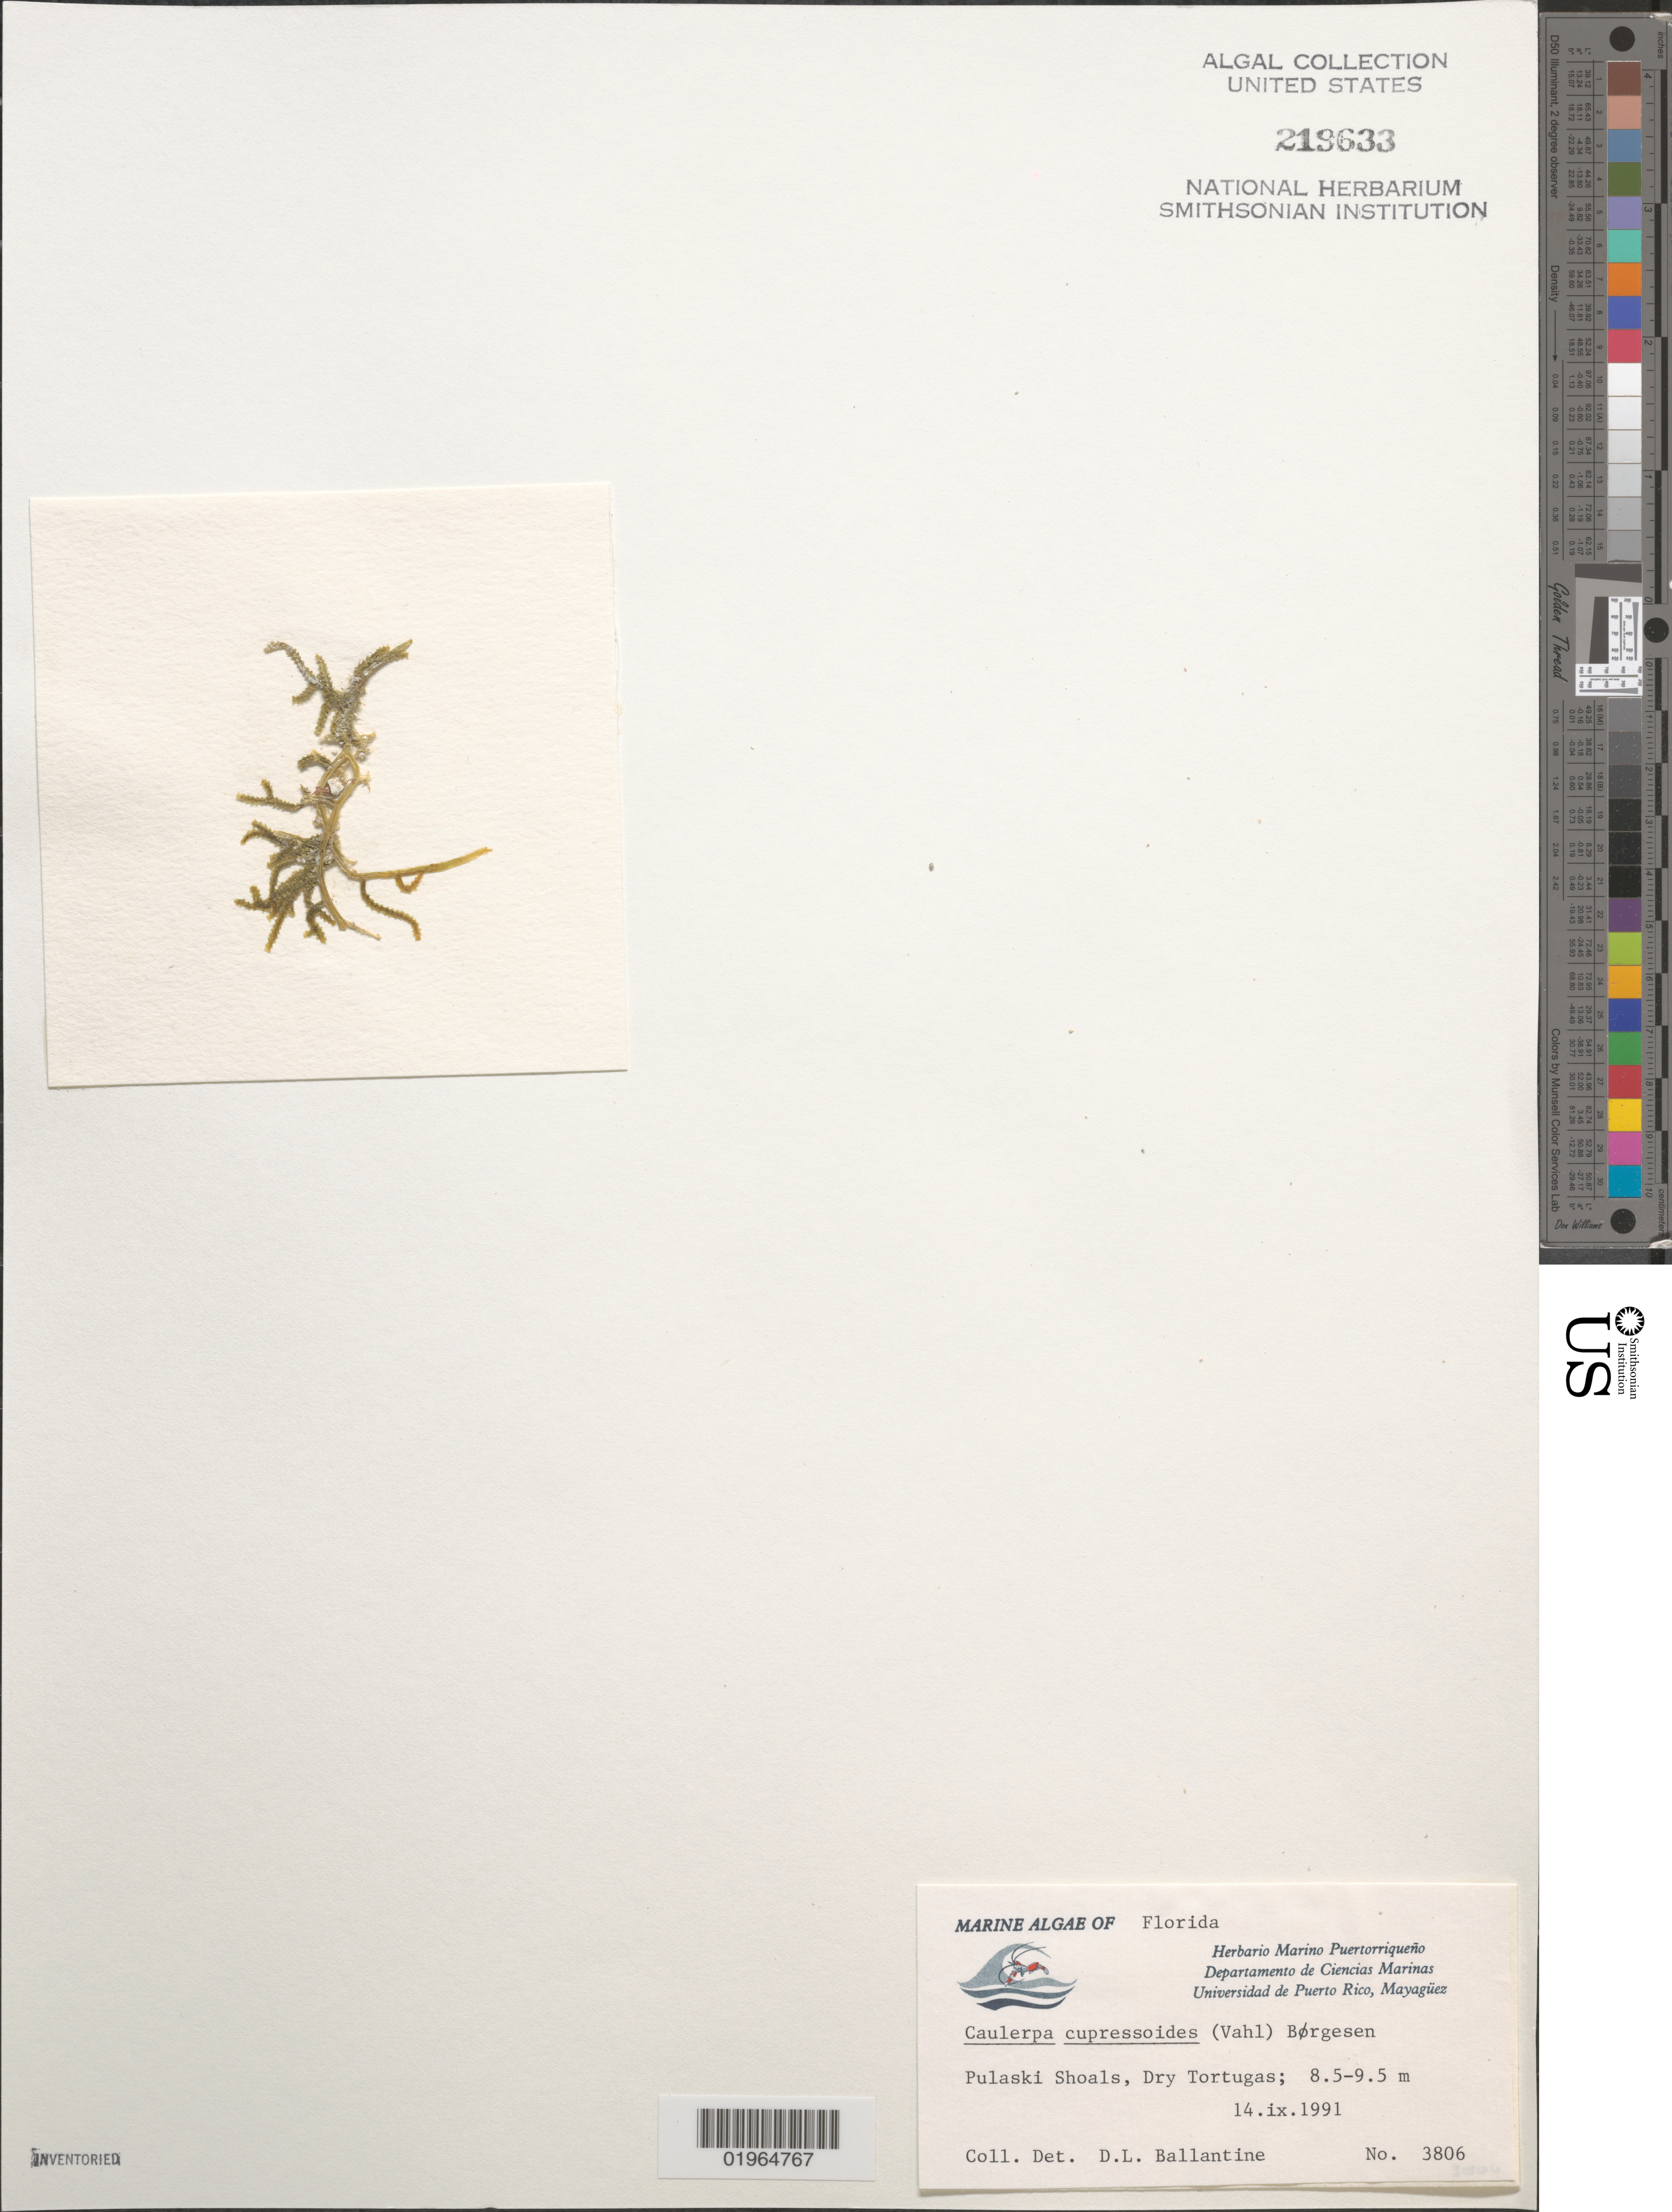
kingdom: Plantae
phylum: Chlorophyta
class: Ulvophyceae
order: Bryopsidales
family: Caulerpaceae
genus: Caulerpa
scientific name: Caulerpa cupressoides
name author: (Vahl) C. Agardh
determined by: Ballantine, D. L.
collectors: D.L. Ballantine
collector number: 3806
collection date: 1991-09-14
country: United States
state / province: Florida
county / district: Monroe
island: Dry Tortugas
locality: Pulaski Shoals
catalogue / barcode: US 219633